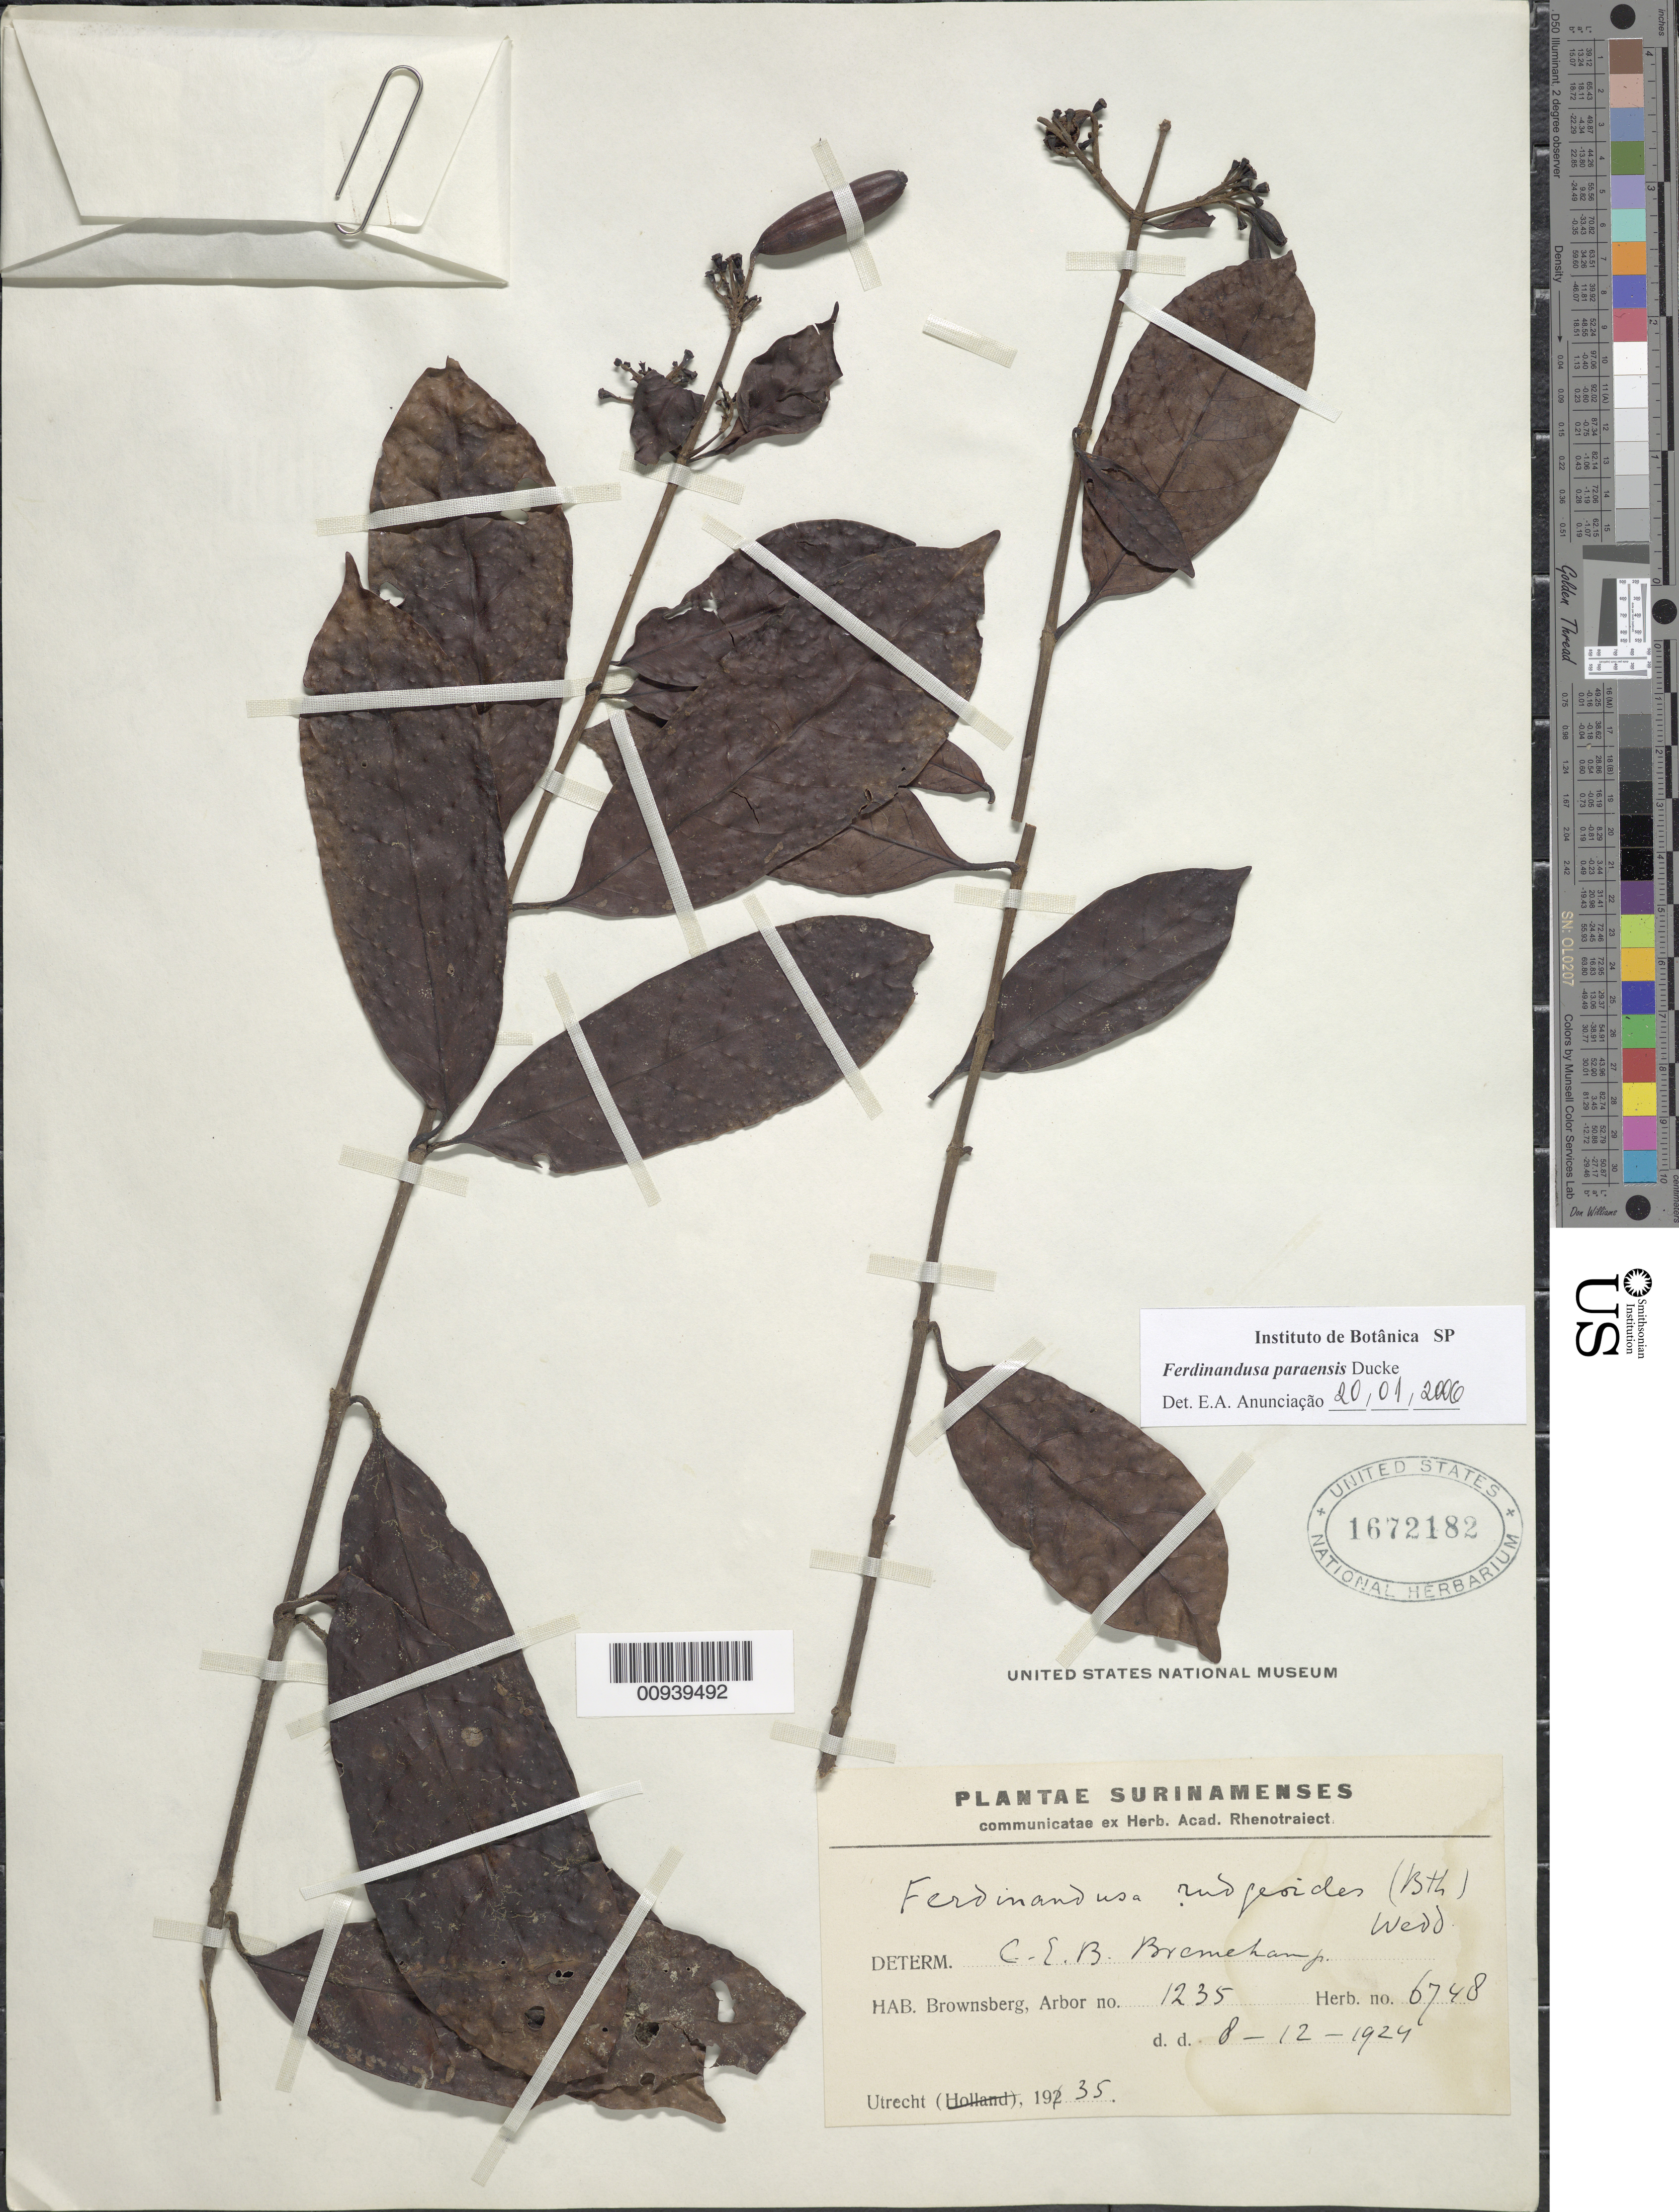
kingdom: Plantae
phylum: Tracheophyta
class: Magnoliopsida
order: Gentianales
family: Rubiaceae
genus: Ferdinandusa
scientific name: Ferdinandusa paraensis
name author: Ducke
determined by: Anunciação, E. A. d.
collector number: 6748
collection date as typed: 12-Dec-24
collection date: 1924-12-12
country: Suriname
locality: Brownsberg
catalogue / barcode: US 1672182